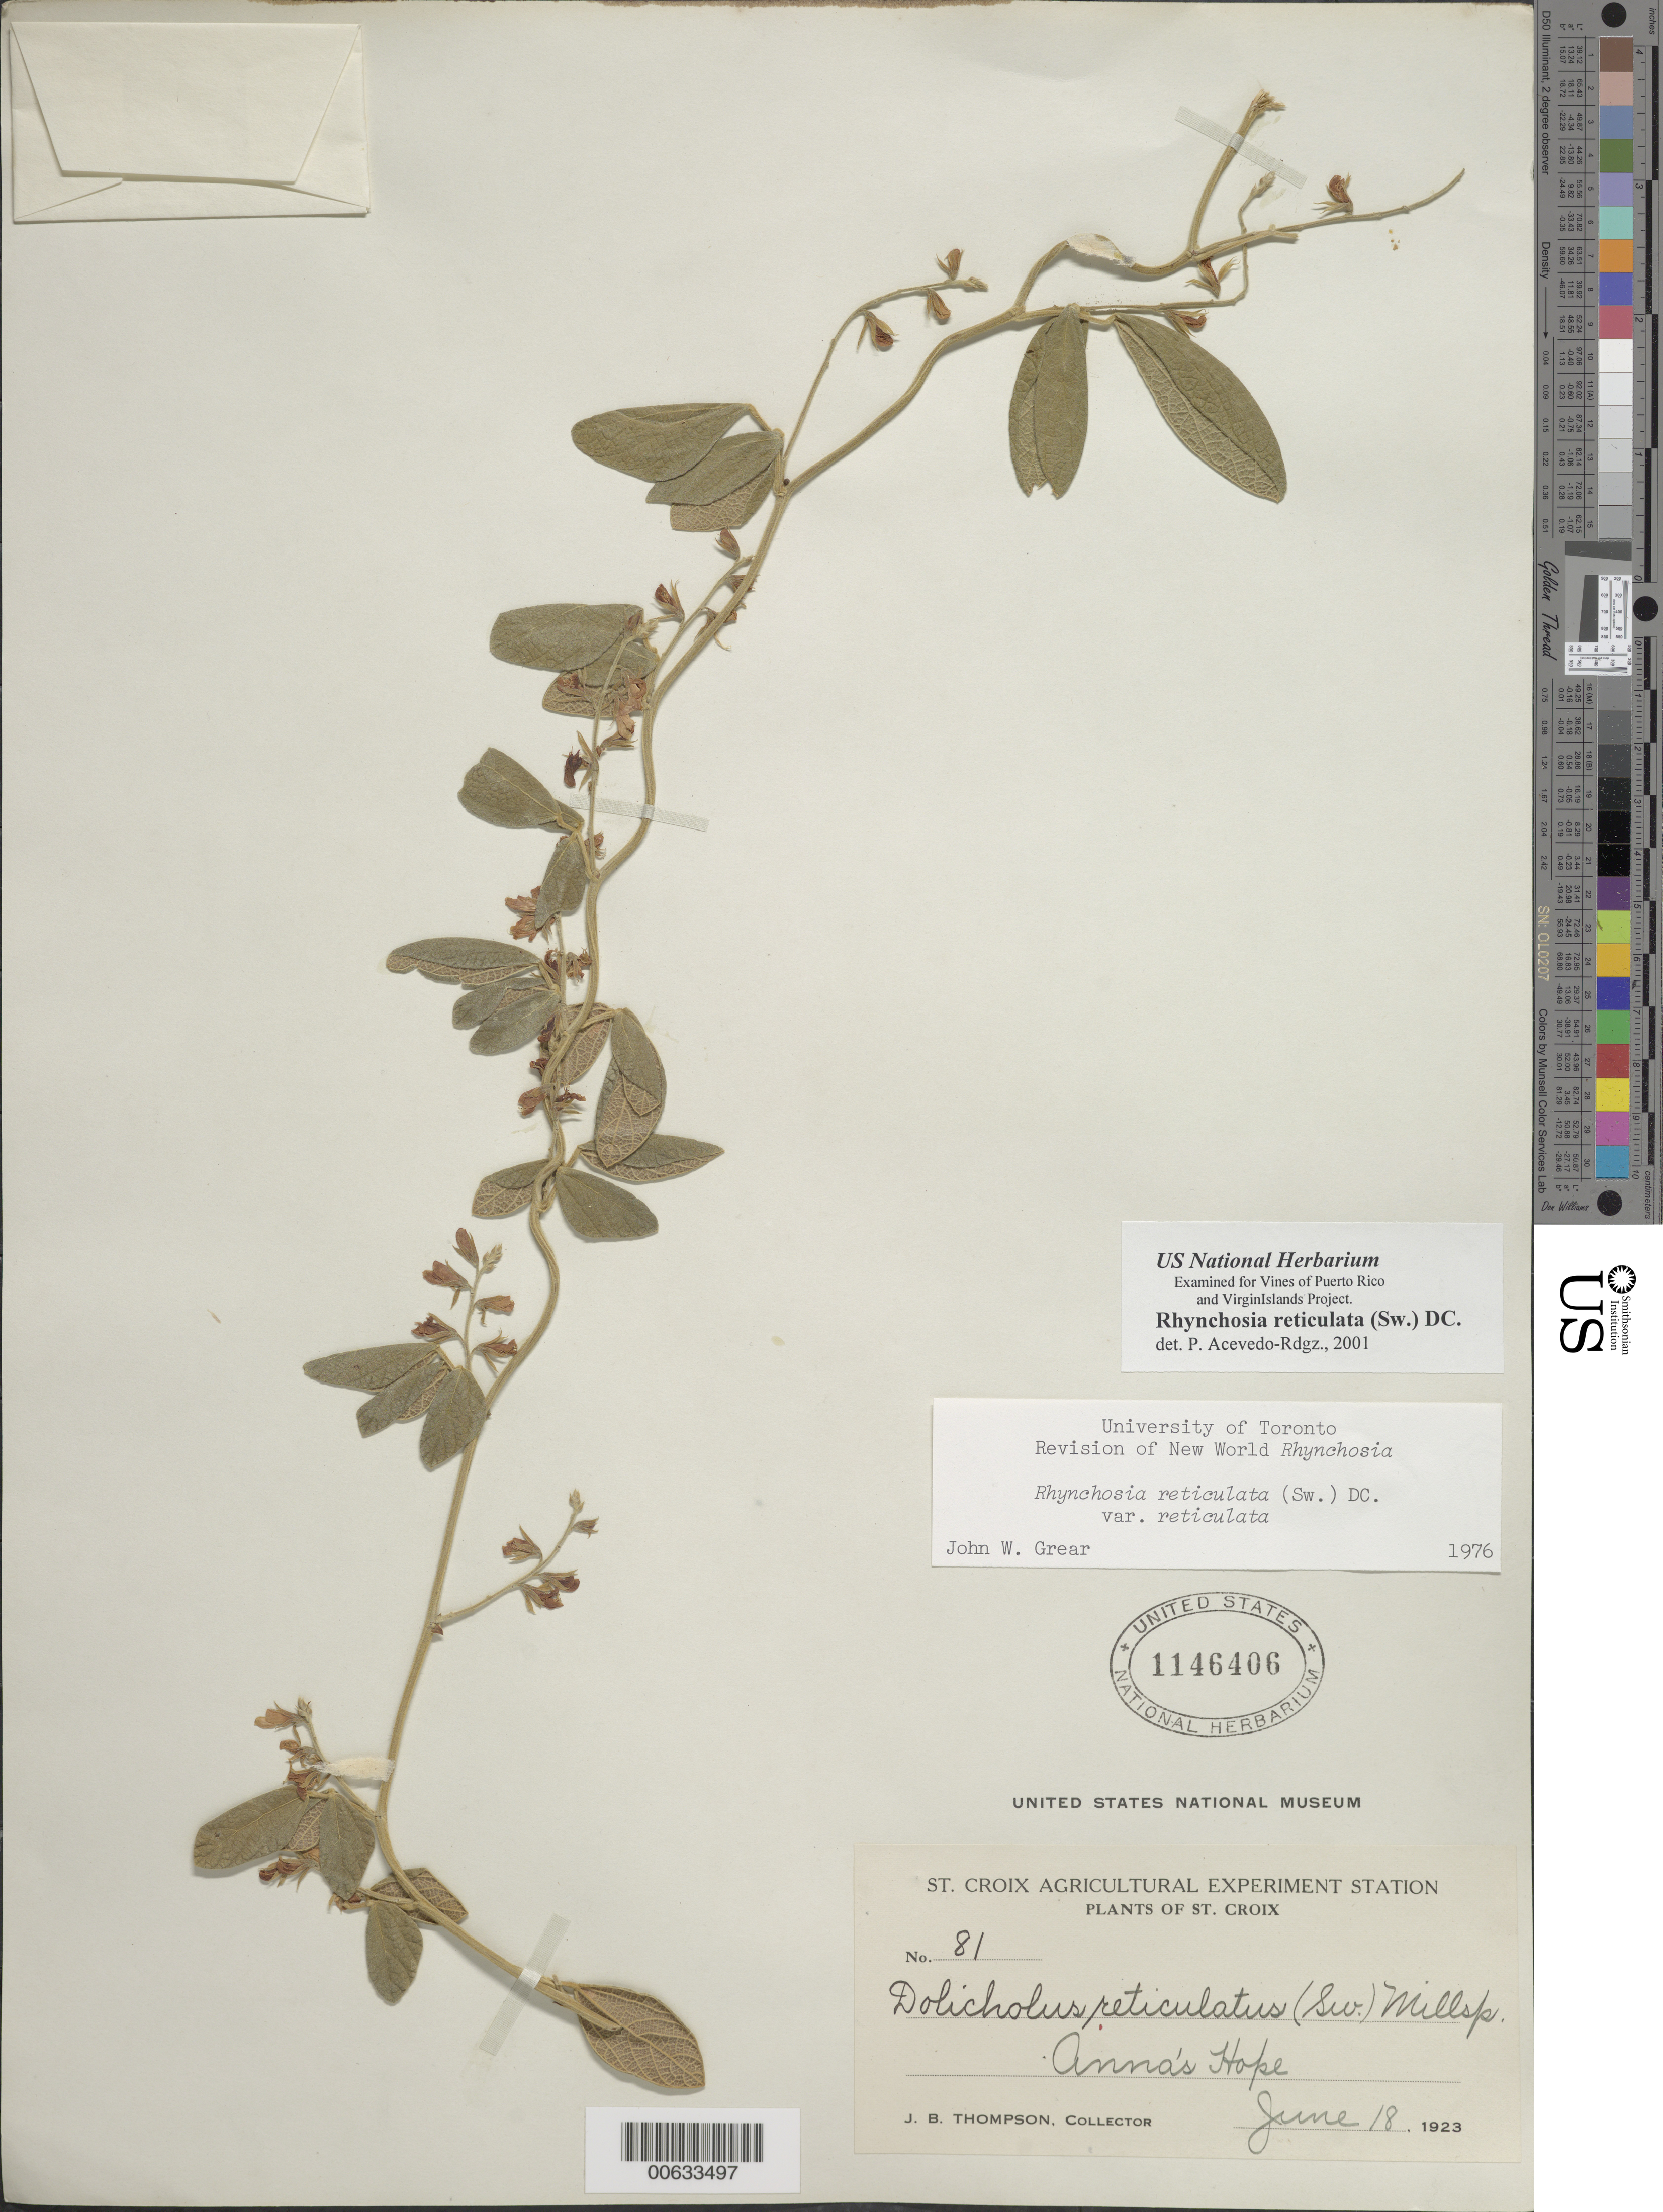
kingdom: Plantae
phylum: Tracheophyta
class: Magnoliopsida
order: Fabales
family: Fabaceae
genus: Rhynchosia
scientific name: Rhynchosia reticulata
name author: (Sw.) DC.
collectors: J. B. Thompson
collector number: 81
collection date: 1923-06-18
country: U.S. Virgin Islands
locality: St. Croix, Anna's Hope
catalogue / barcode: US 1146406